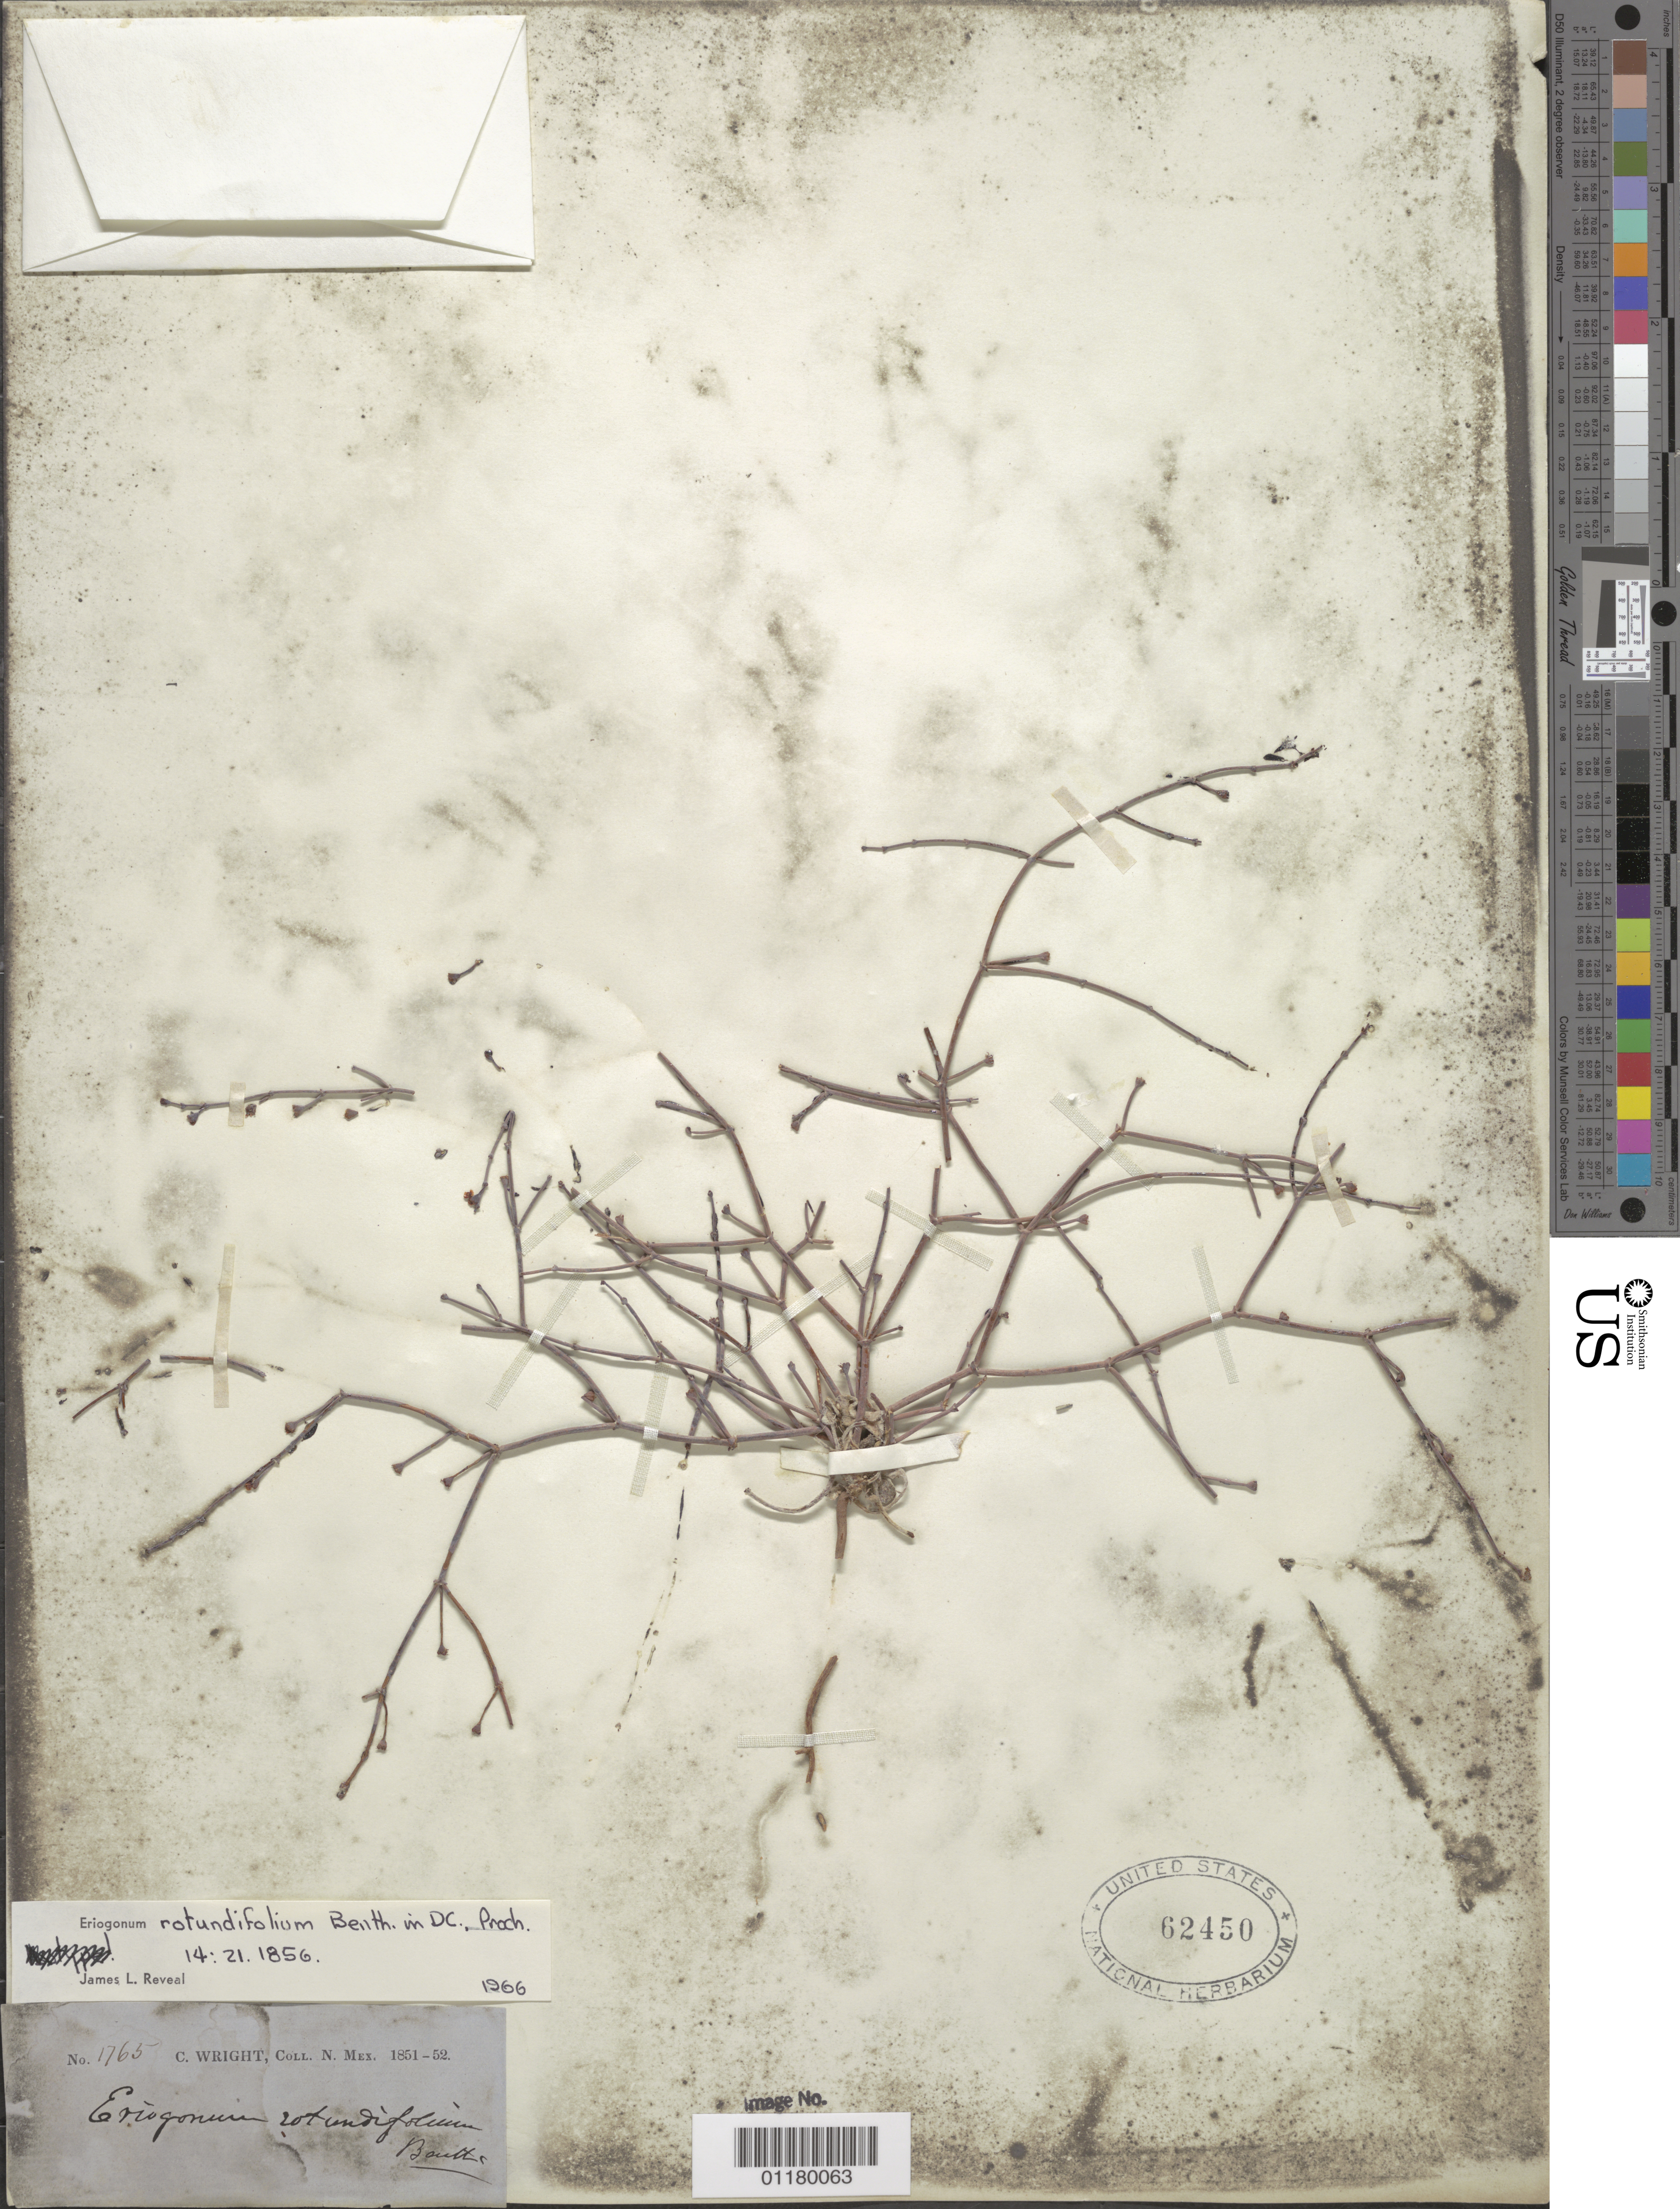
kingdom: Plantae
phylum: Tracheophyta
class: Magnoliopsida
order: Caryophyllales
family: Polygonaceae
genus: Eriogonum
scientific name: Eriogonum rotundifolium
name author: Benth.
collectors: C. Wright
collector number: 1765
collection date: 1851/1852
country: United States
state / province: New Mexico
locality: "N. Mex." [=northern Mexico or New Mexico? either way possibly referring to present-day Arizona or Texas]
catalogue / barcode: US 62450